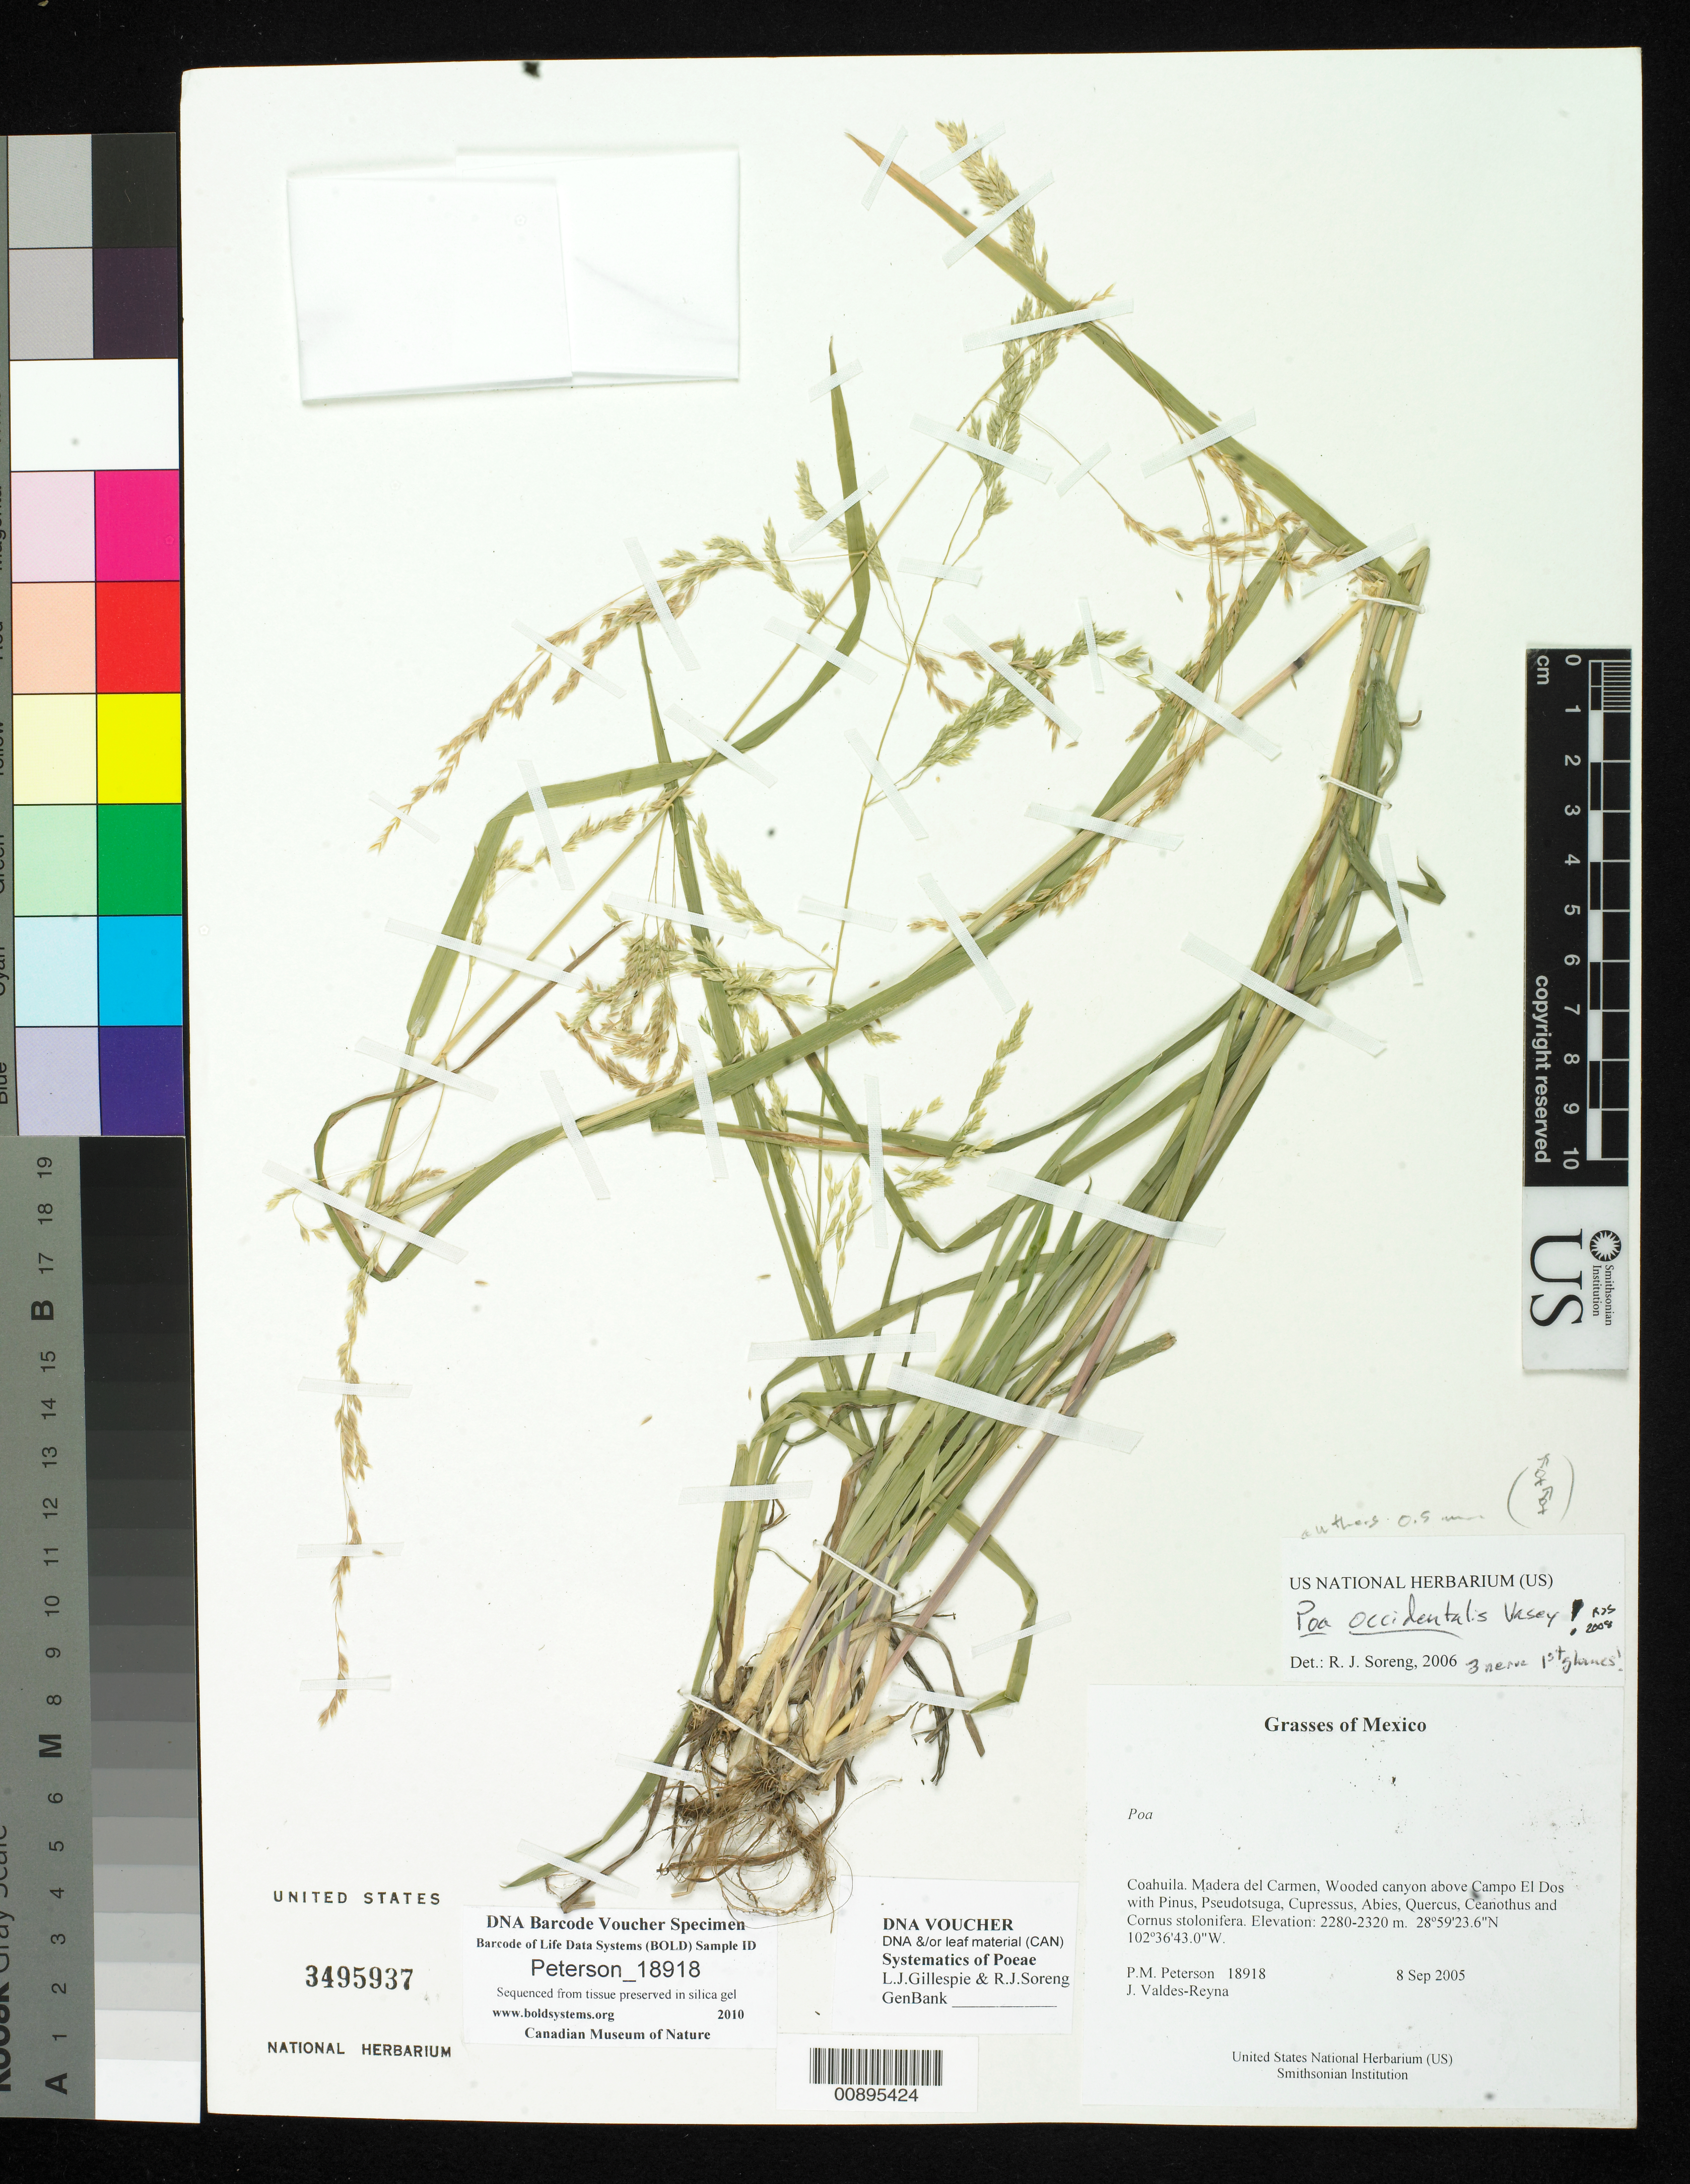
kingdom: Plantae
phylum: Tracheophyta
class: Liliopsida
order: Poales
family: Poaceae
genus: Poa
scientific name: Poa occidentalis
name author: (Vasey) Vasey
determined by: Soreng, Robert J., Research Associate (BOT), Smithsonian Institution - National Museum of Natural History (UNITED STATES)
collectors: P. M. Peterson & J. Valdés-Reyna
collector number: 18918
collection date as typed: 08 Sep 2005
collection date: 2005-09-08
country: Mexico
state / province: Coahuila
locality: Madera del Carmen, Wooded canyon above Campo El Dos with Pinus, Pseudotsuga, Cupressus, Abies, Quercus, Ceanothus and Cornus stolonifera.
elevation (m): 2280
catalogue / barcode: US 3495937